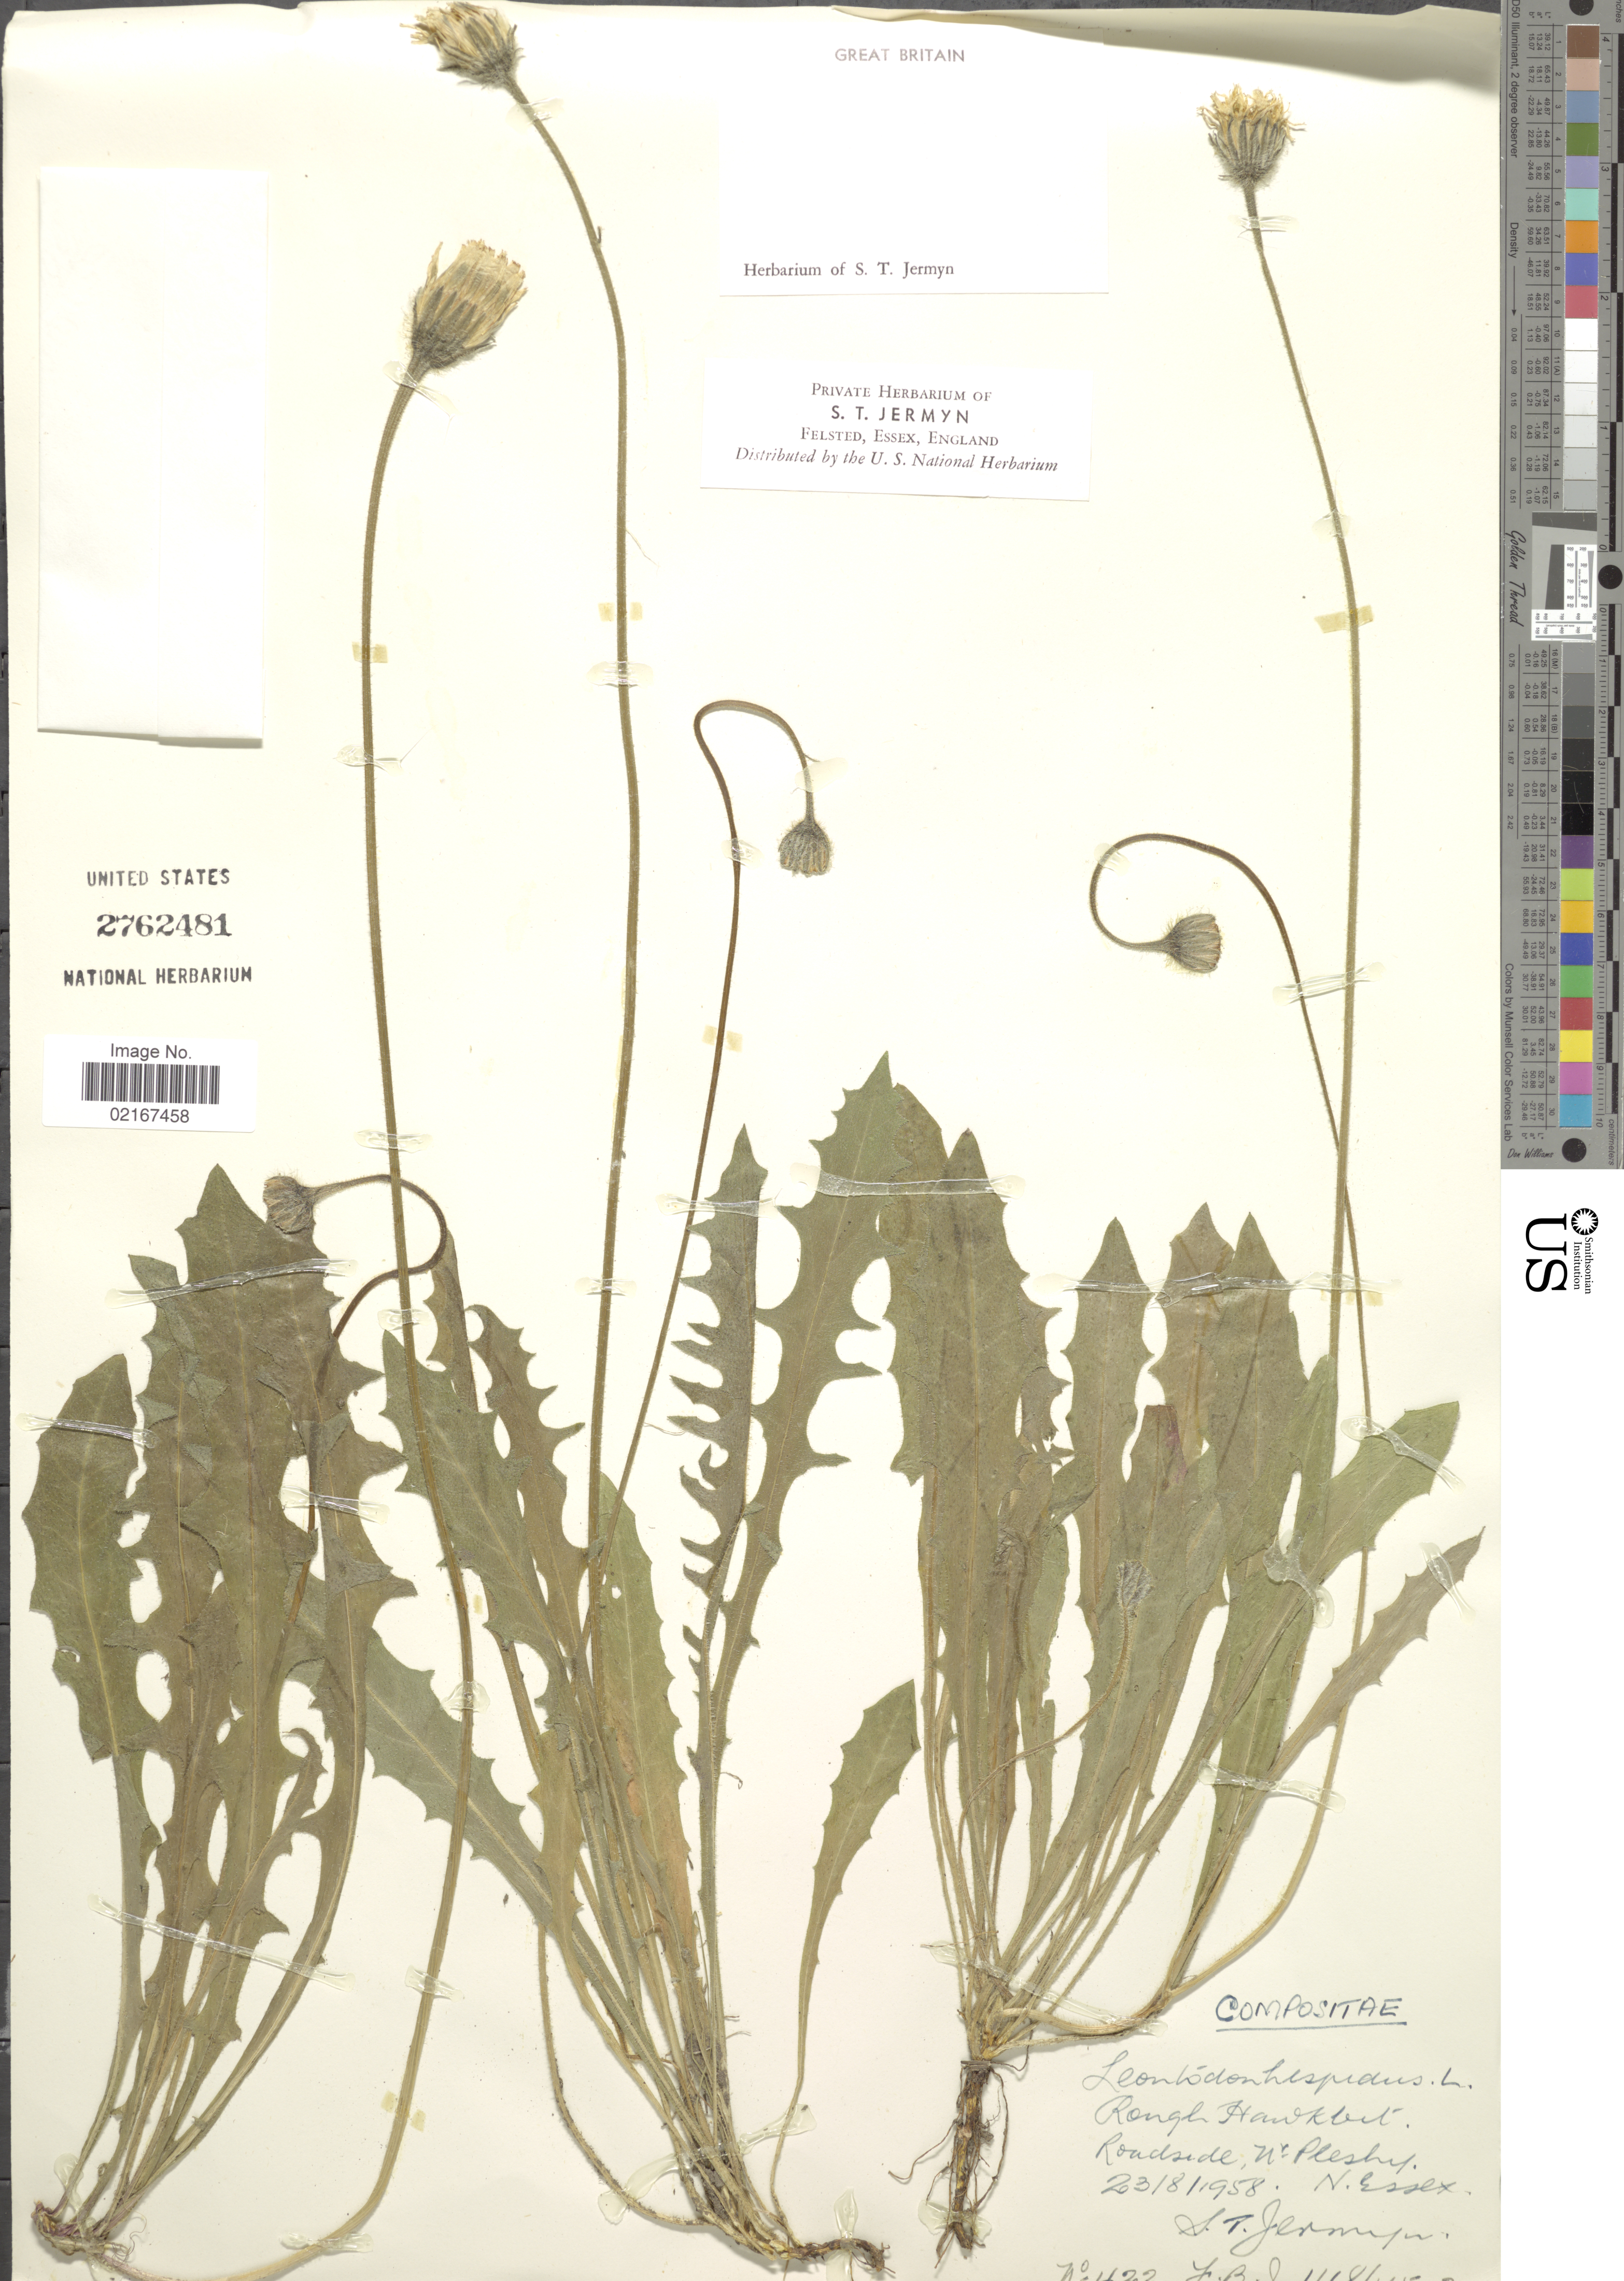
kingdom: Plantae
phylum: Tracheophyta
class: Magnoliopsida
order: Asterales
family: Asteraceae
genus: Leontodon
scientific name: Leontodon hispidus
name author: L.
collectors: S. Jermyn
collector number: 422*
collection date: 1958-08-23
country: United Kingdom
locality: Great Britain, Rongl Hawkbit, nr Pleshit, N. Essex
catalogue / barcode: US 2762481